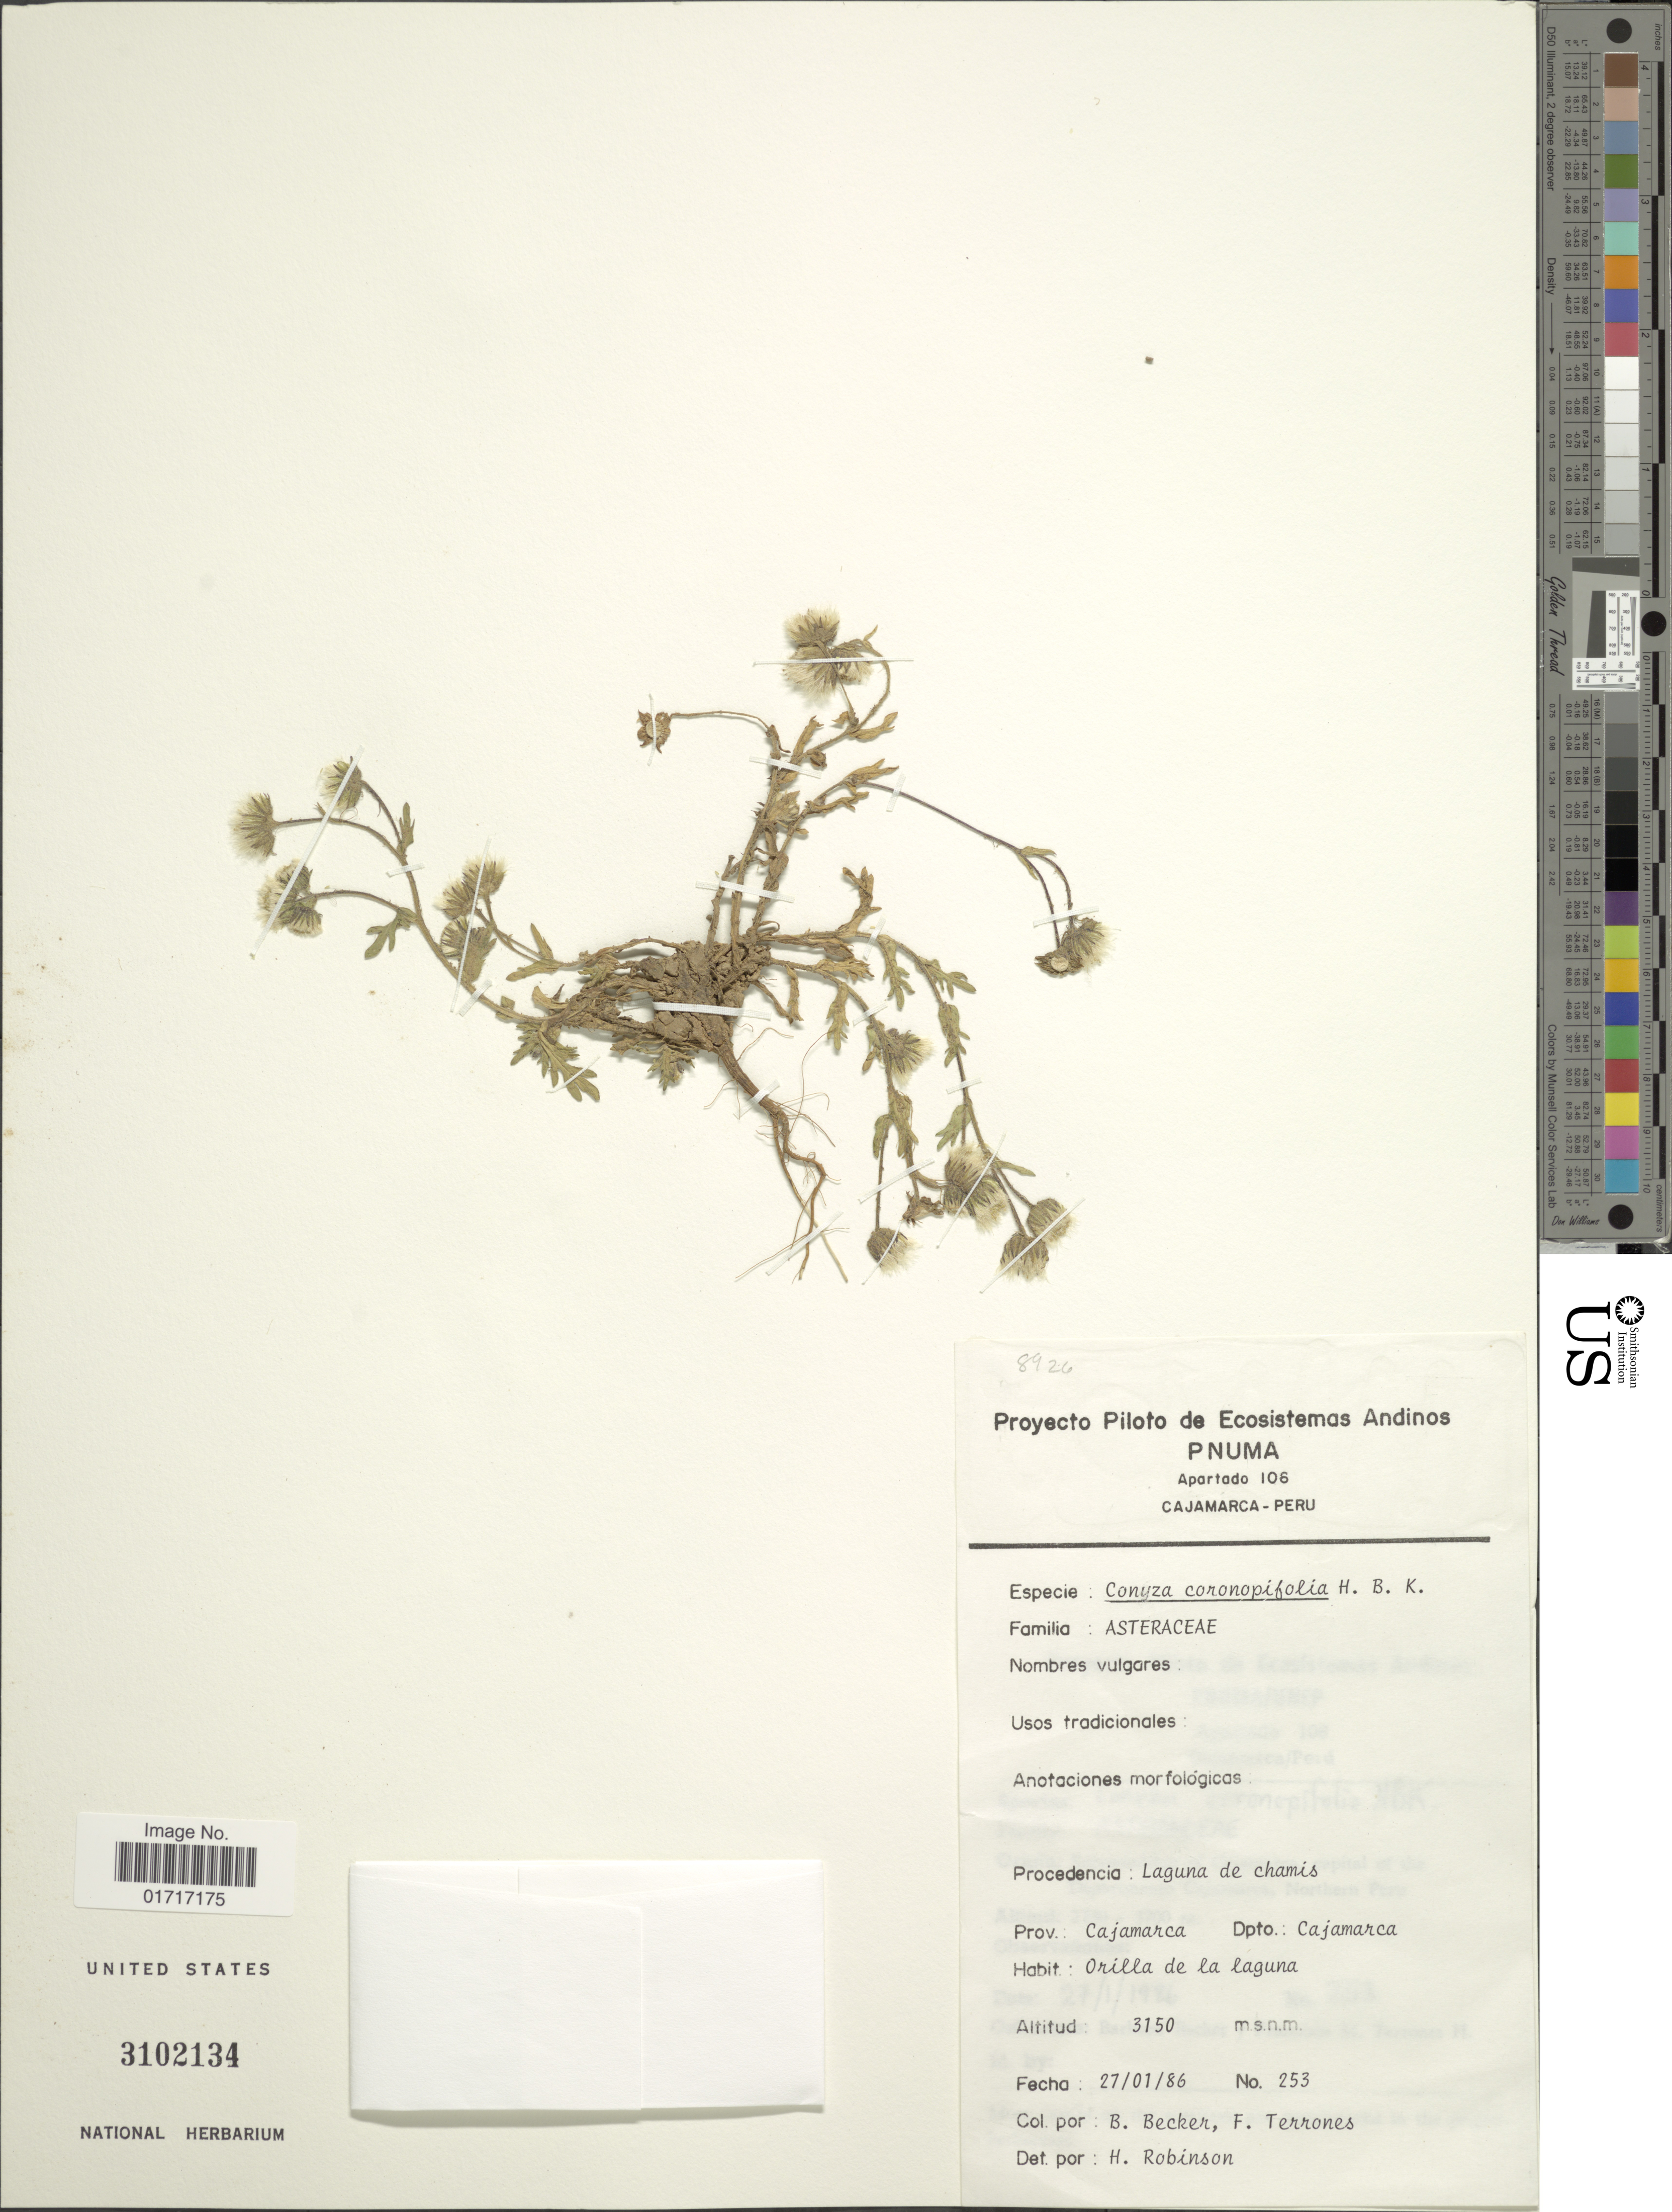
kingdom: Plantae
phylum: Tracheophyta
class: Magnoliopsida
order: Asterales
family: Asteraceae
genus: Conyza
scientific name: Conyza coronopifolia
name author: Kunth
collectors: B. Becker & F. Terrones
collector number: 253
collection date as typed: Transcribed d/m/y: 27/1/86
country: Peru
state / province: Cajamarca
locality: Prov. Cajamarca, Dpto.: Cajamarca, Orilla de la laguna. Lagua de chamis.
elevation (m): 3150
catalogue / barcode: US 3102134